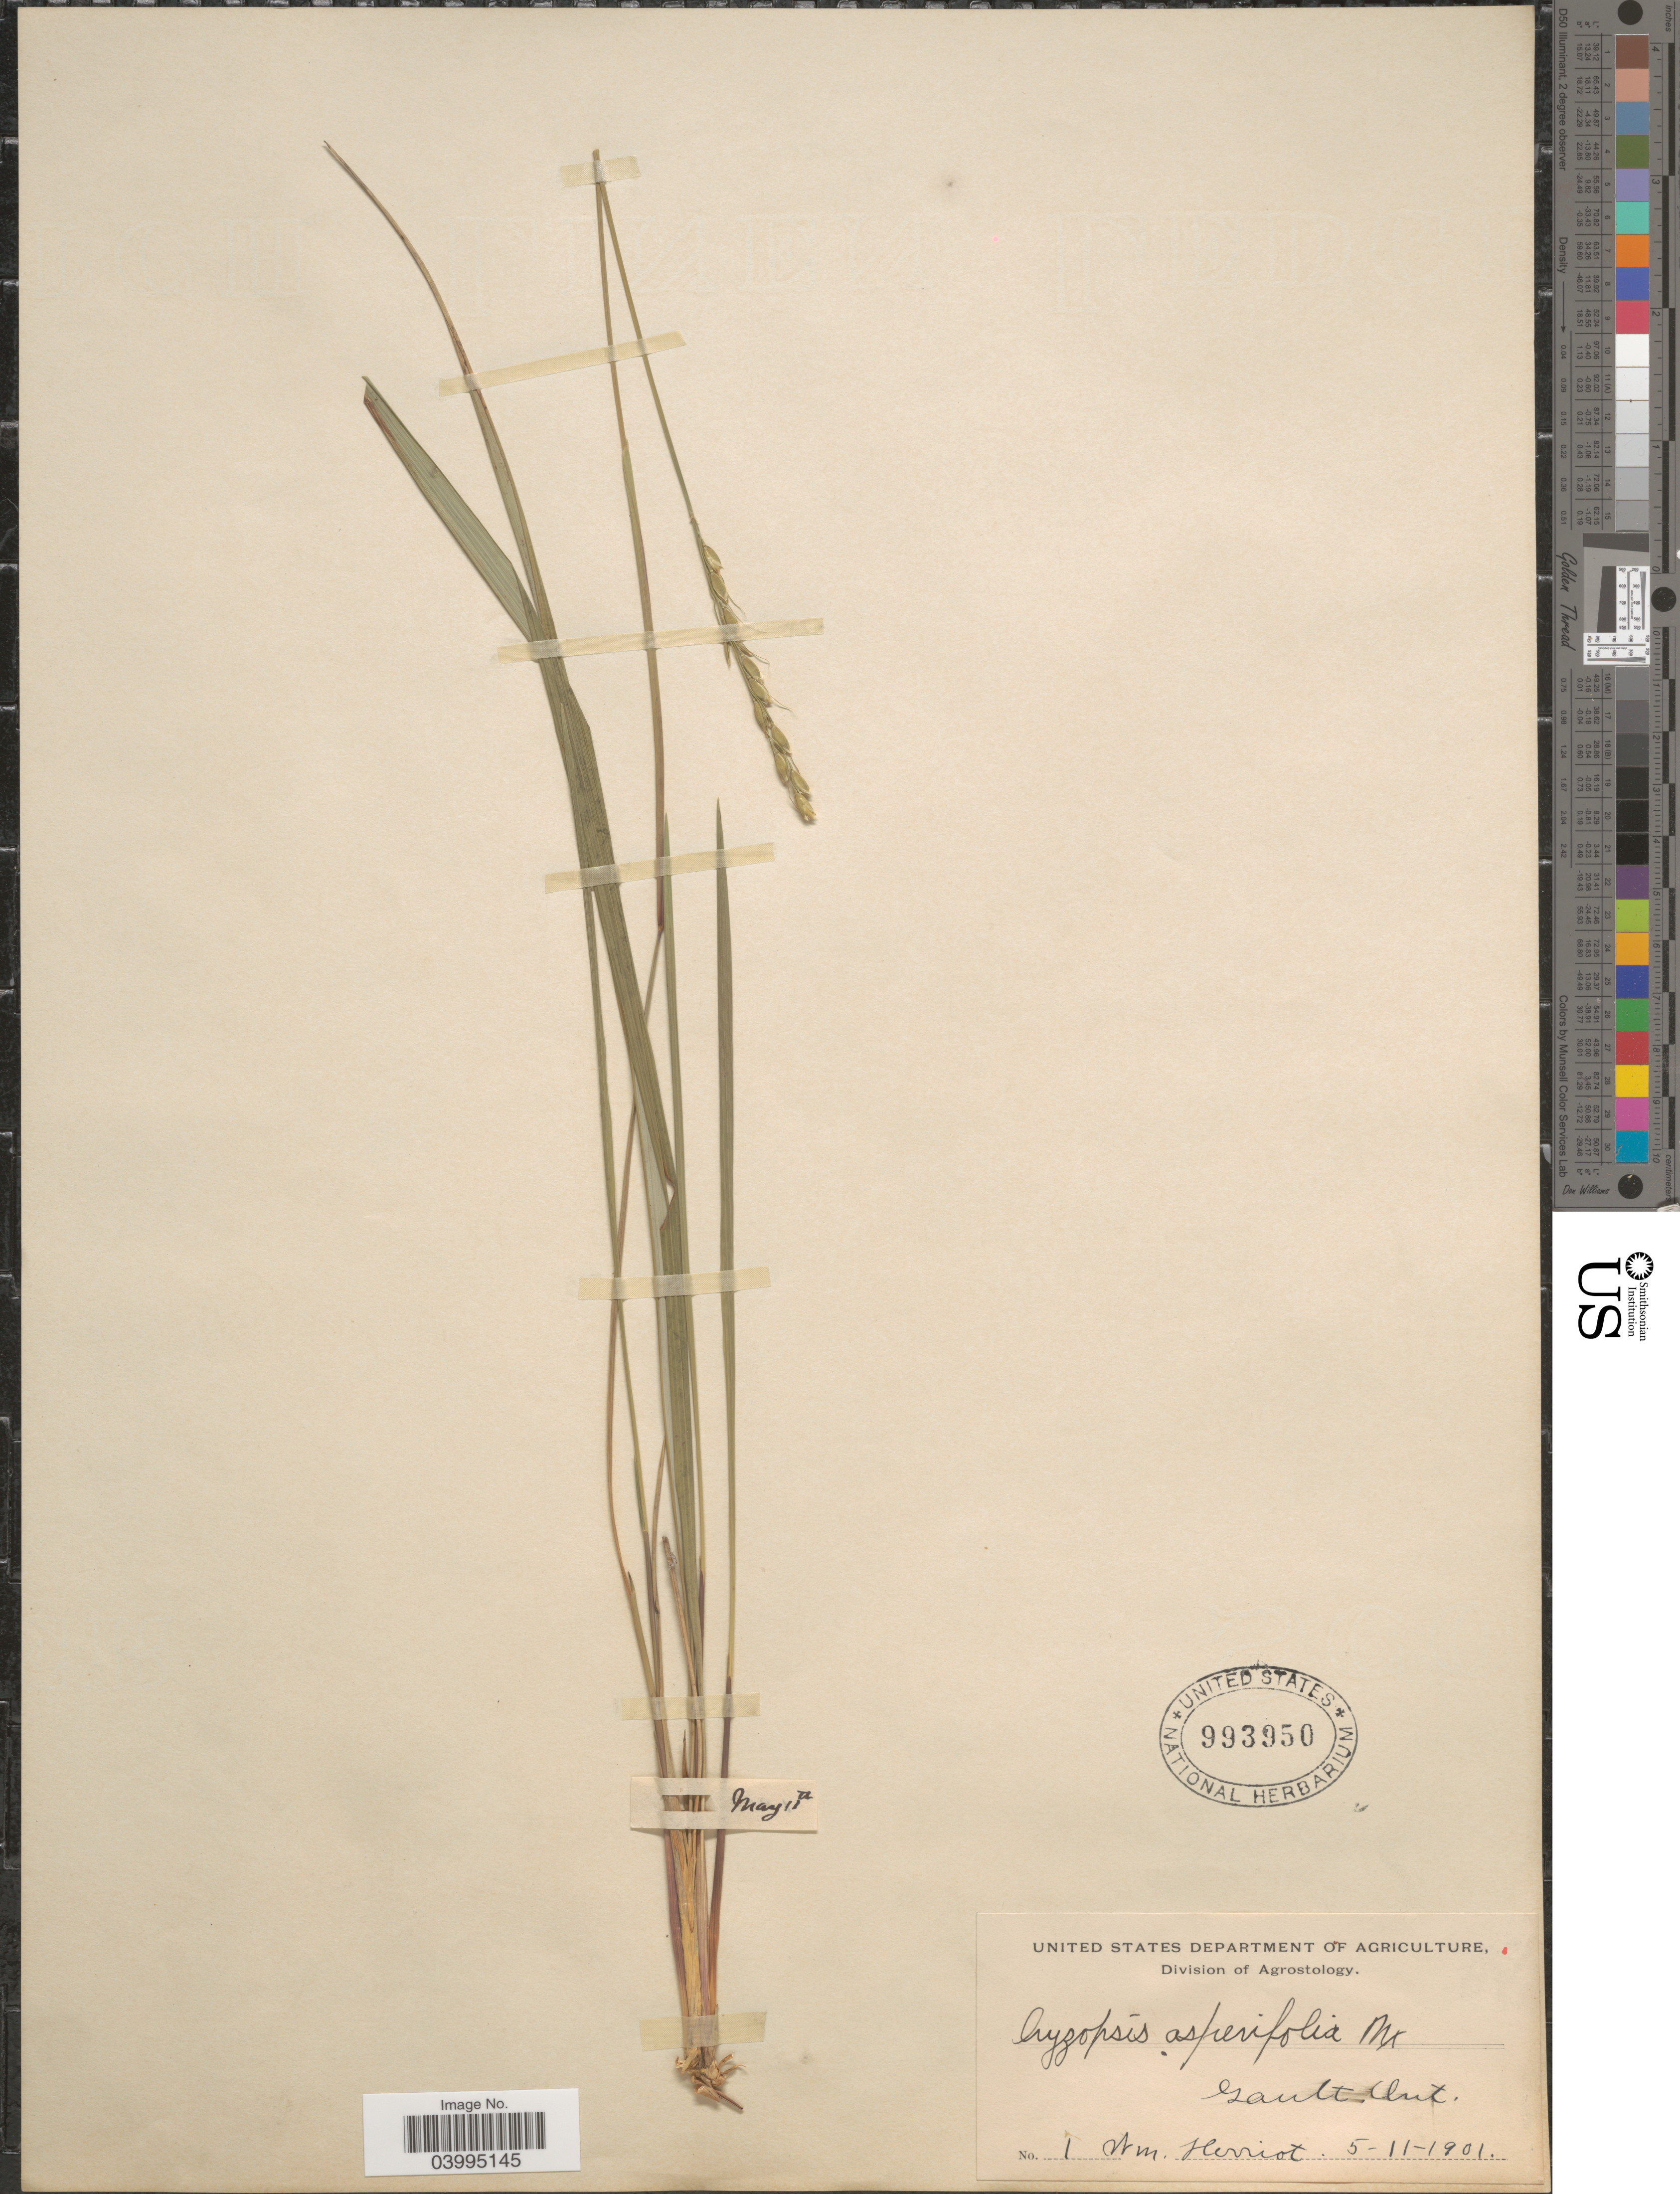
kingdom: Plantae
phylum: Tracheophyta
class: Liliopsida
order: Poales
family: Poaceae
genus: Oryzopsis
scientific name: Oryzopsis asperifolia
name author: Michx.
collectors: W. Herriot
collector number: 1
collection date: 1901-05-11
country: Canada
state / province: Ontario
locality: Gault.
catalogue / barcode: US 993950